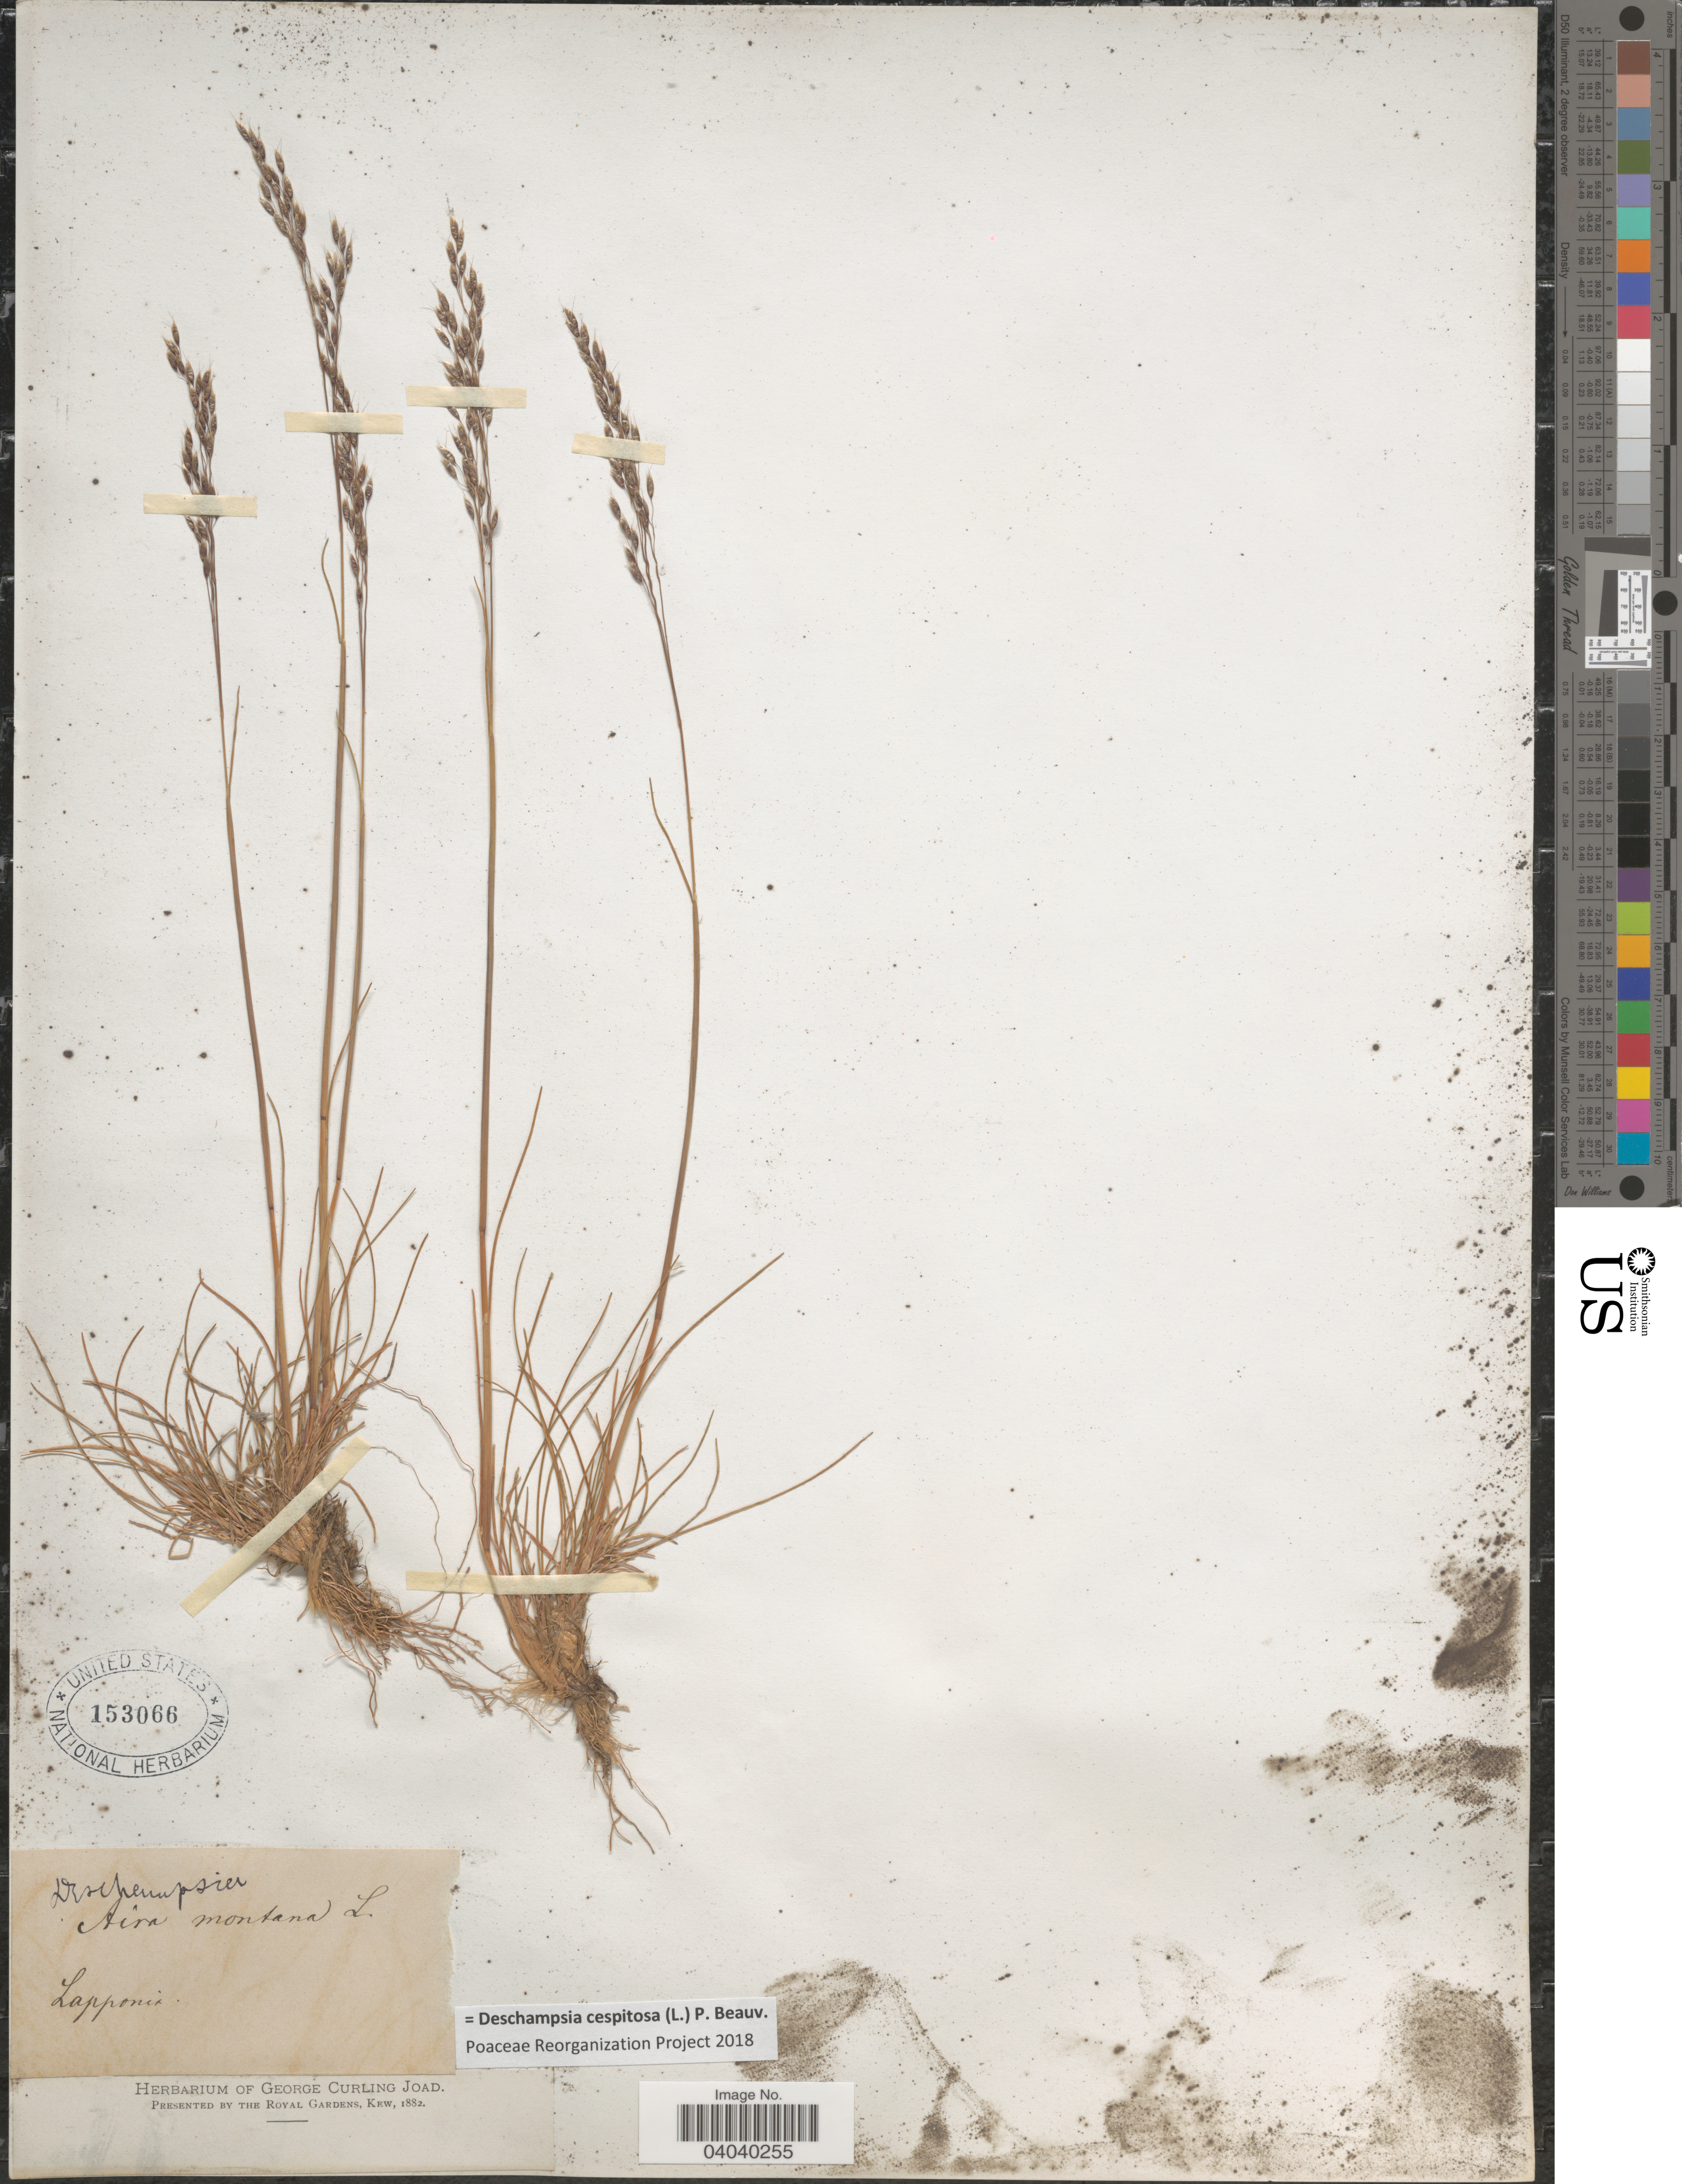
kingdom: Plantae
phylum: Tracheophyta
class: Liliopsida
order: Poales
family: Poaceae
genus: Deschampsia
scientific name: Deschampsia cespitosa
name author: (L.) P. Beauv.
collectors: ex herb. George Curling Joad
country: Finland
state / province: Lappi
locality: Lapponia.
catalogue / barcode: US 153066